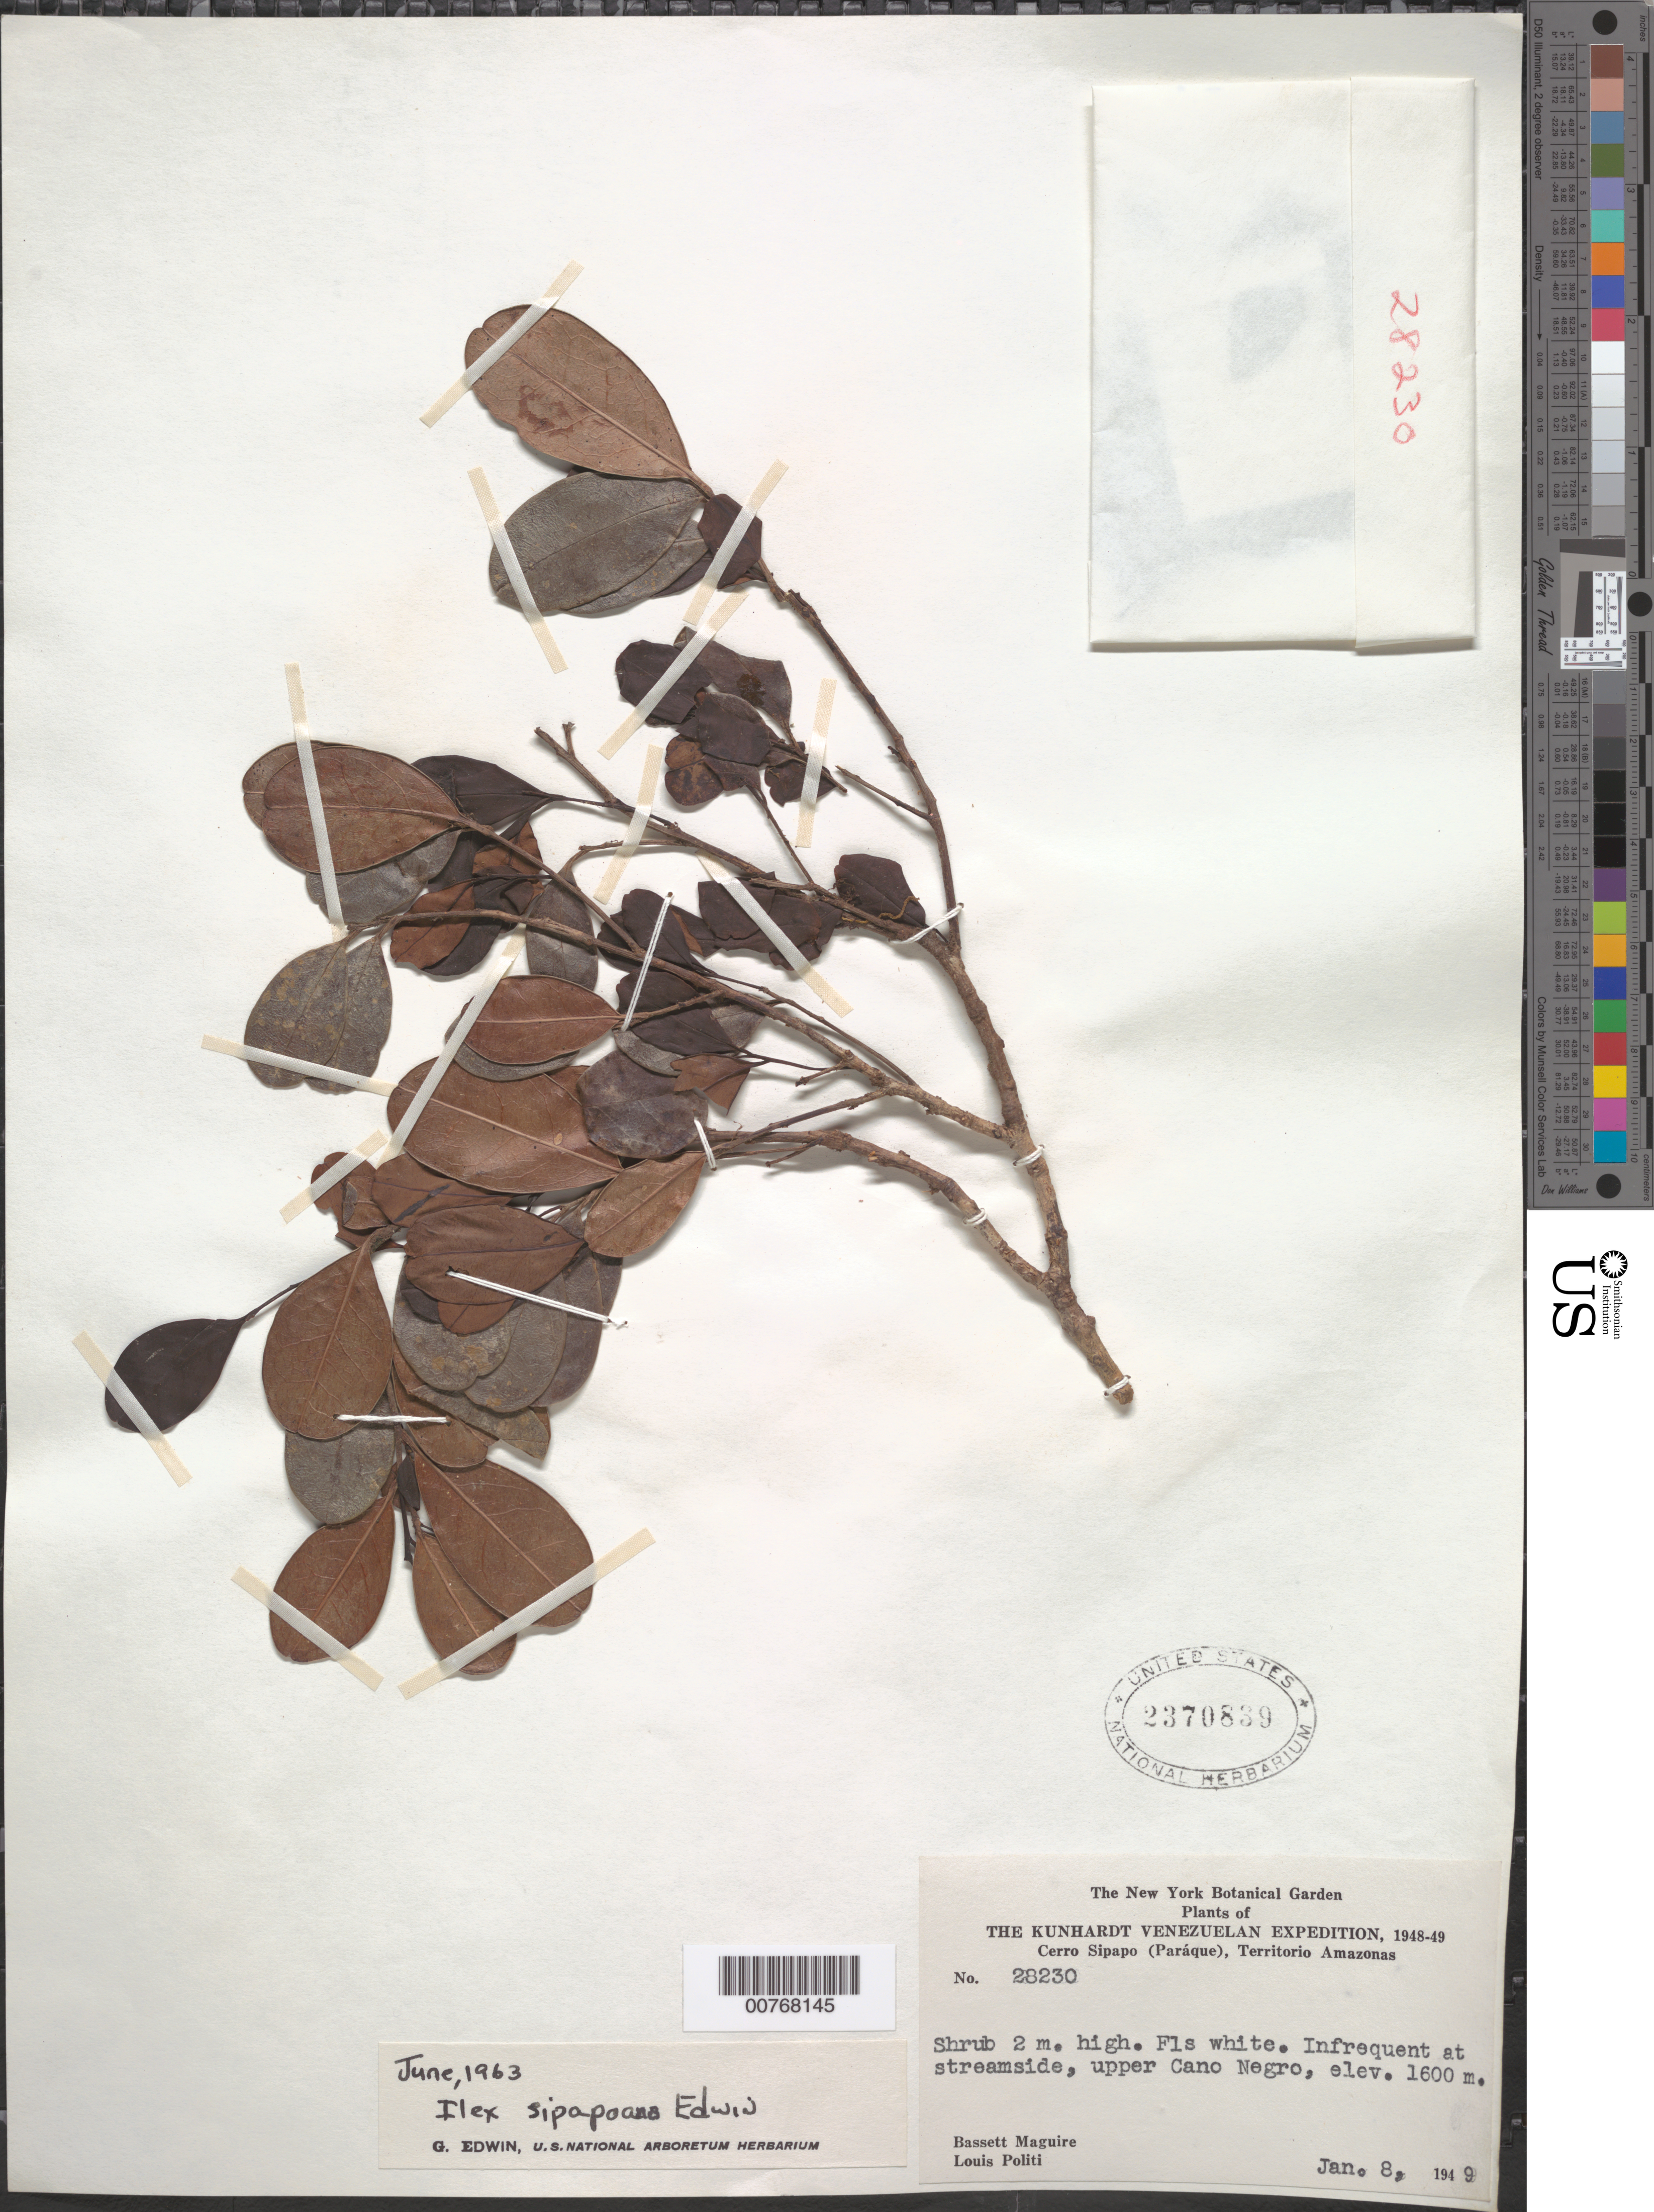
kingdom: Plantae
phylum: Tracheophyta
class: Magnoliopsida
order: Aquifoliales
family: Aquifoliaceae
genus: Ilex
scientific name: Ilex sipapoana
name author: Edwin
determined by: Edwin, G.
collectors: B. Maguire & L. Politi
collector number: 28230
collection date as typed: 8-Jan-49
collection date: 1949-01-08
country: Venezuela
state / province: Amazonas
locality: Cerro Sipapo (Paráque), upper Caño Negro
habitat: Streamside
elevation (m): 1600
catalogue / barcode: US 2370839